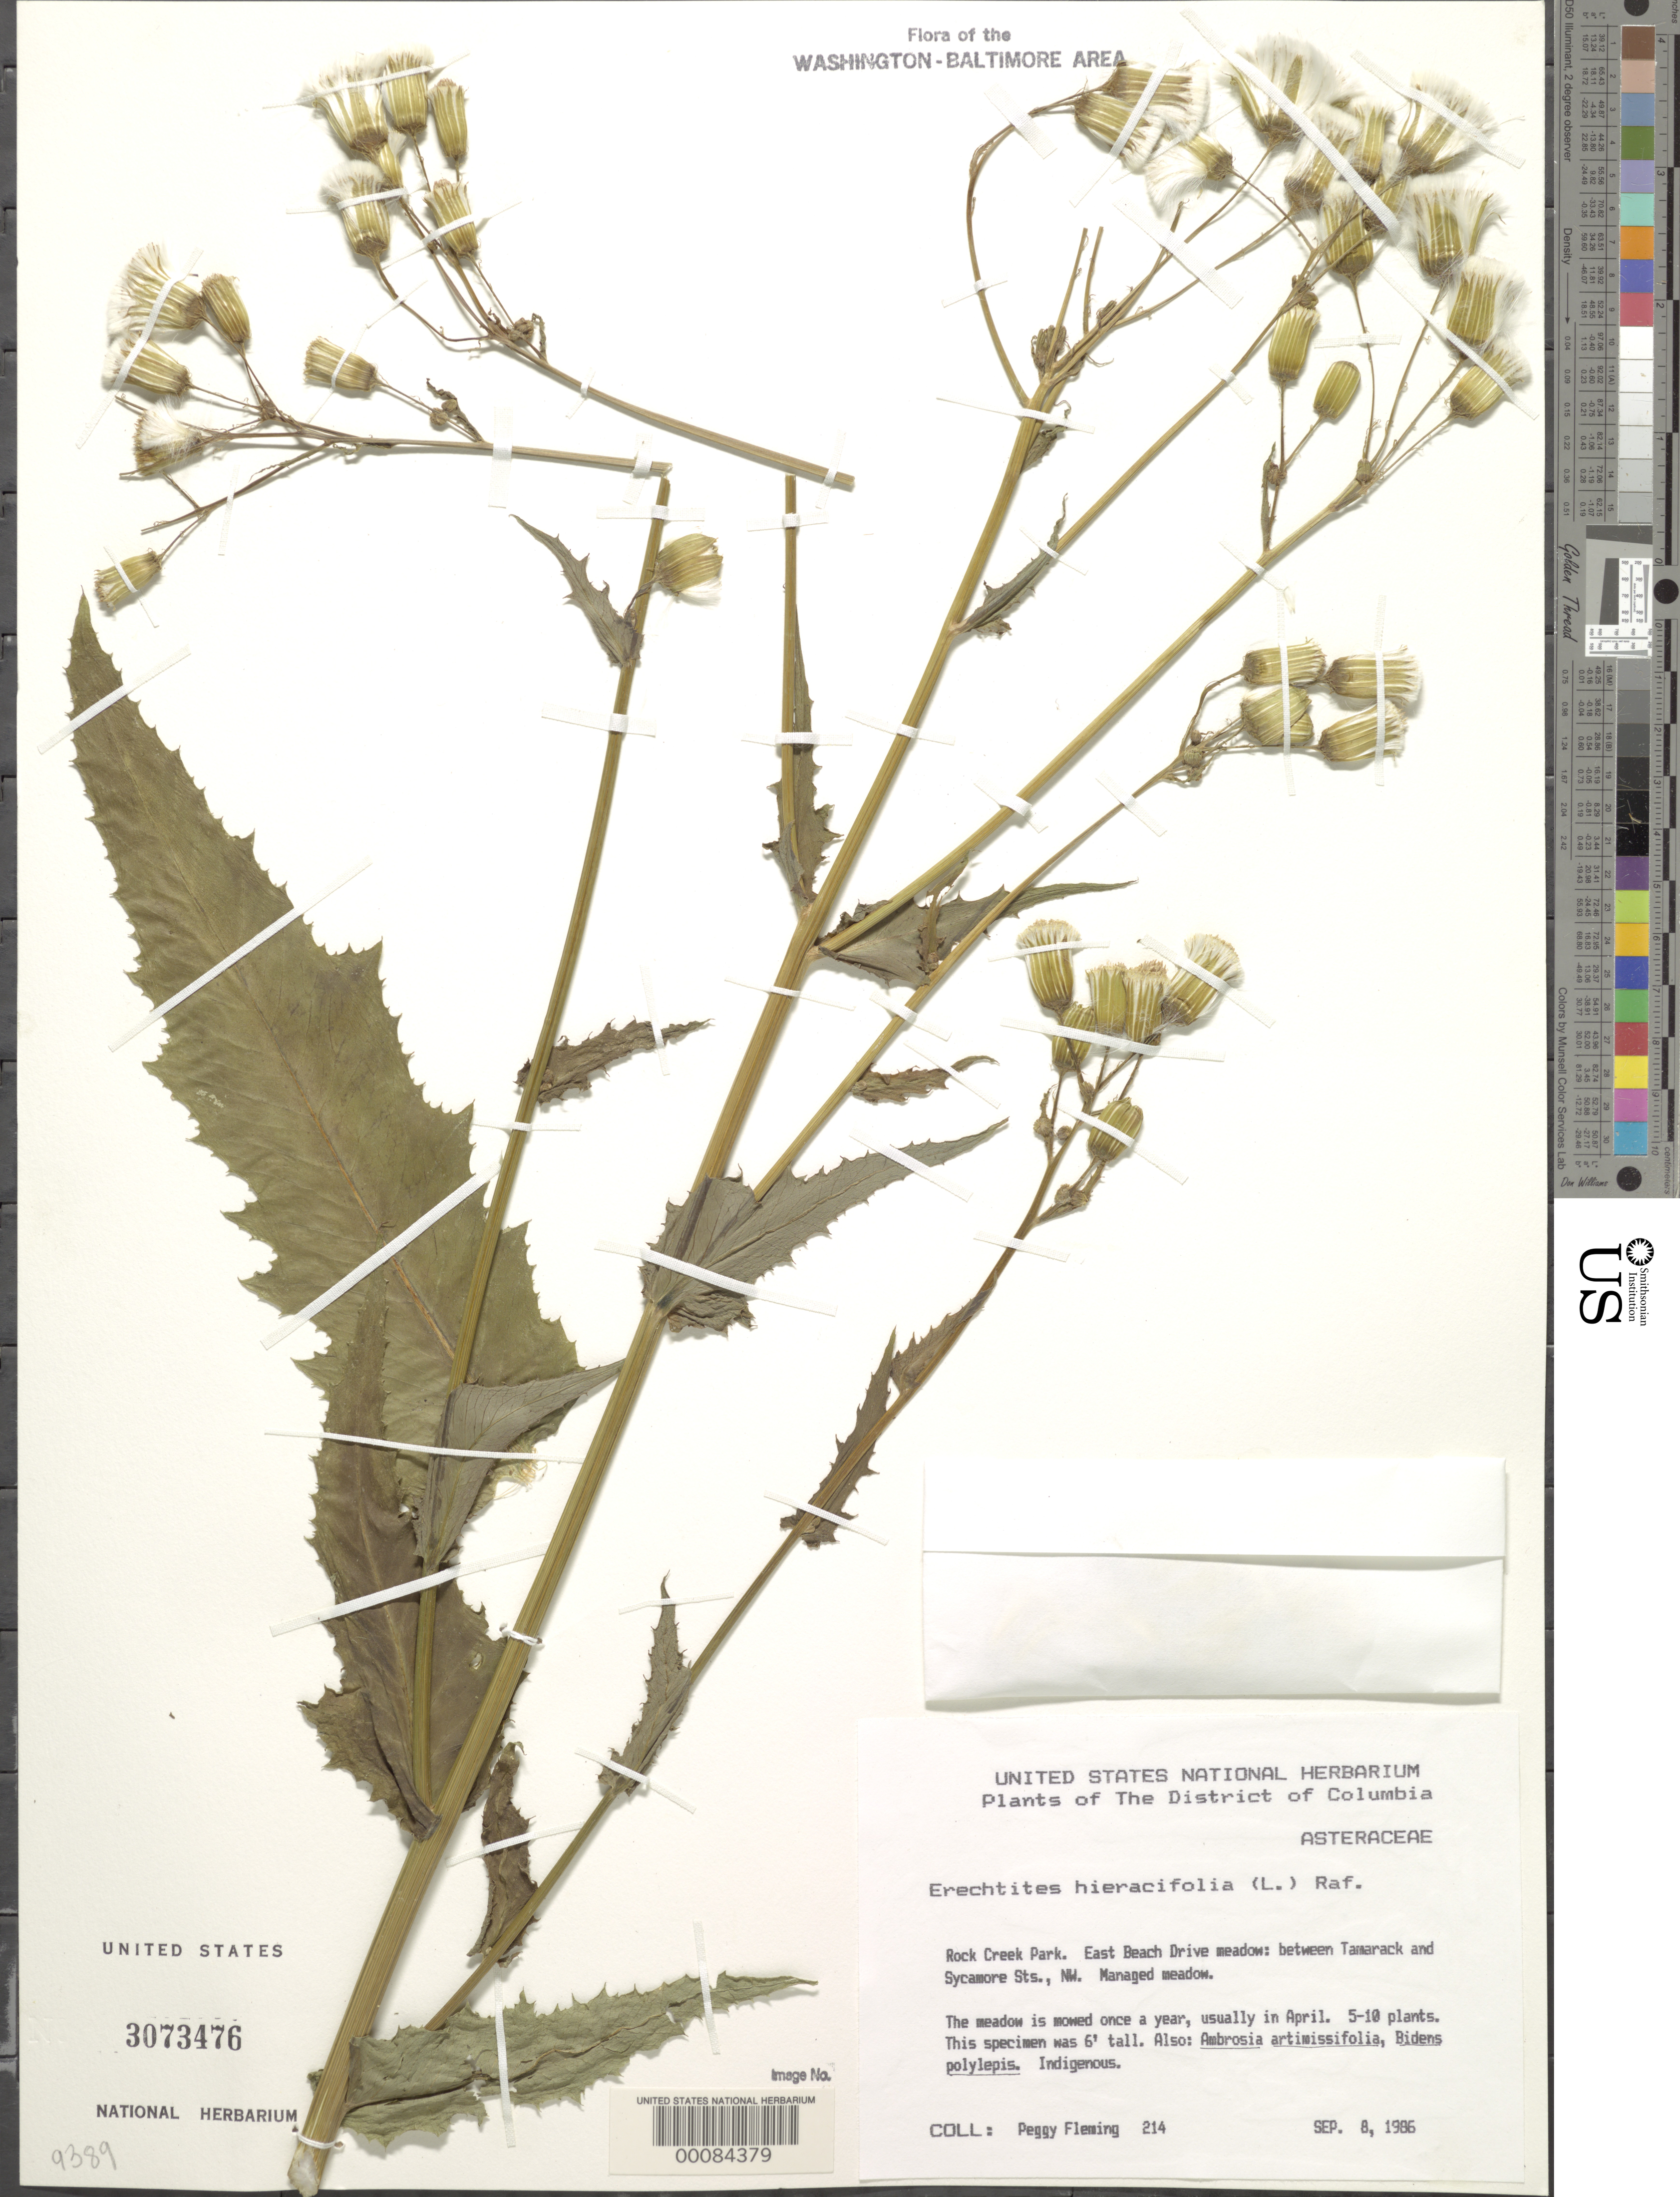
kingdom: Plantae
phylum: Tracheophyta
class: Magnoliopsida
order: Asterales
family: Asteraceae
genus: Erechtites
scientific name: Erechtites hieraciifolius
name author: (L.) Raf. ex DC.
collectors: P. Fleming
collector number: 214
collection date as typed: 08 Sep 1986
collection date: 1986-09-08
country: United States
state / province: District of Columbia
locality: Sycamore Sts., NW.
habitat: Managed meadow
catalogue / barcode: US 3073476